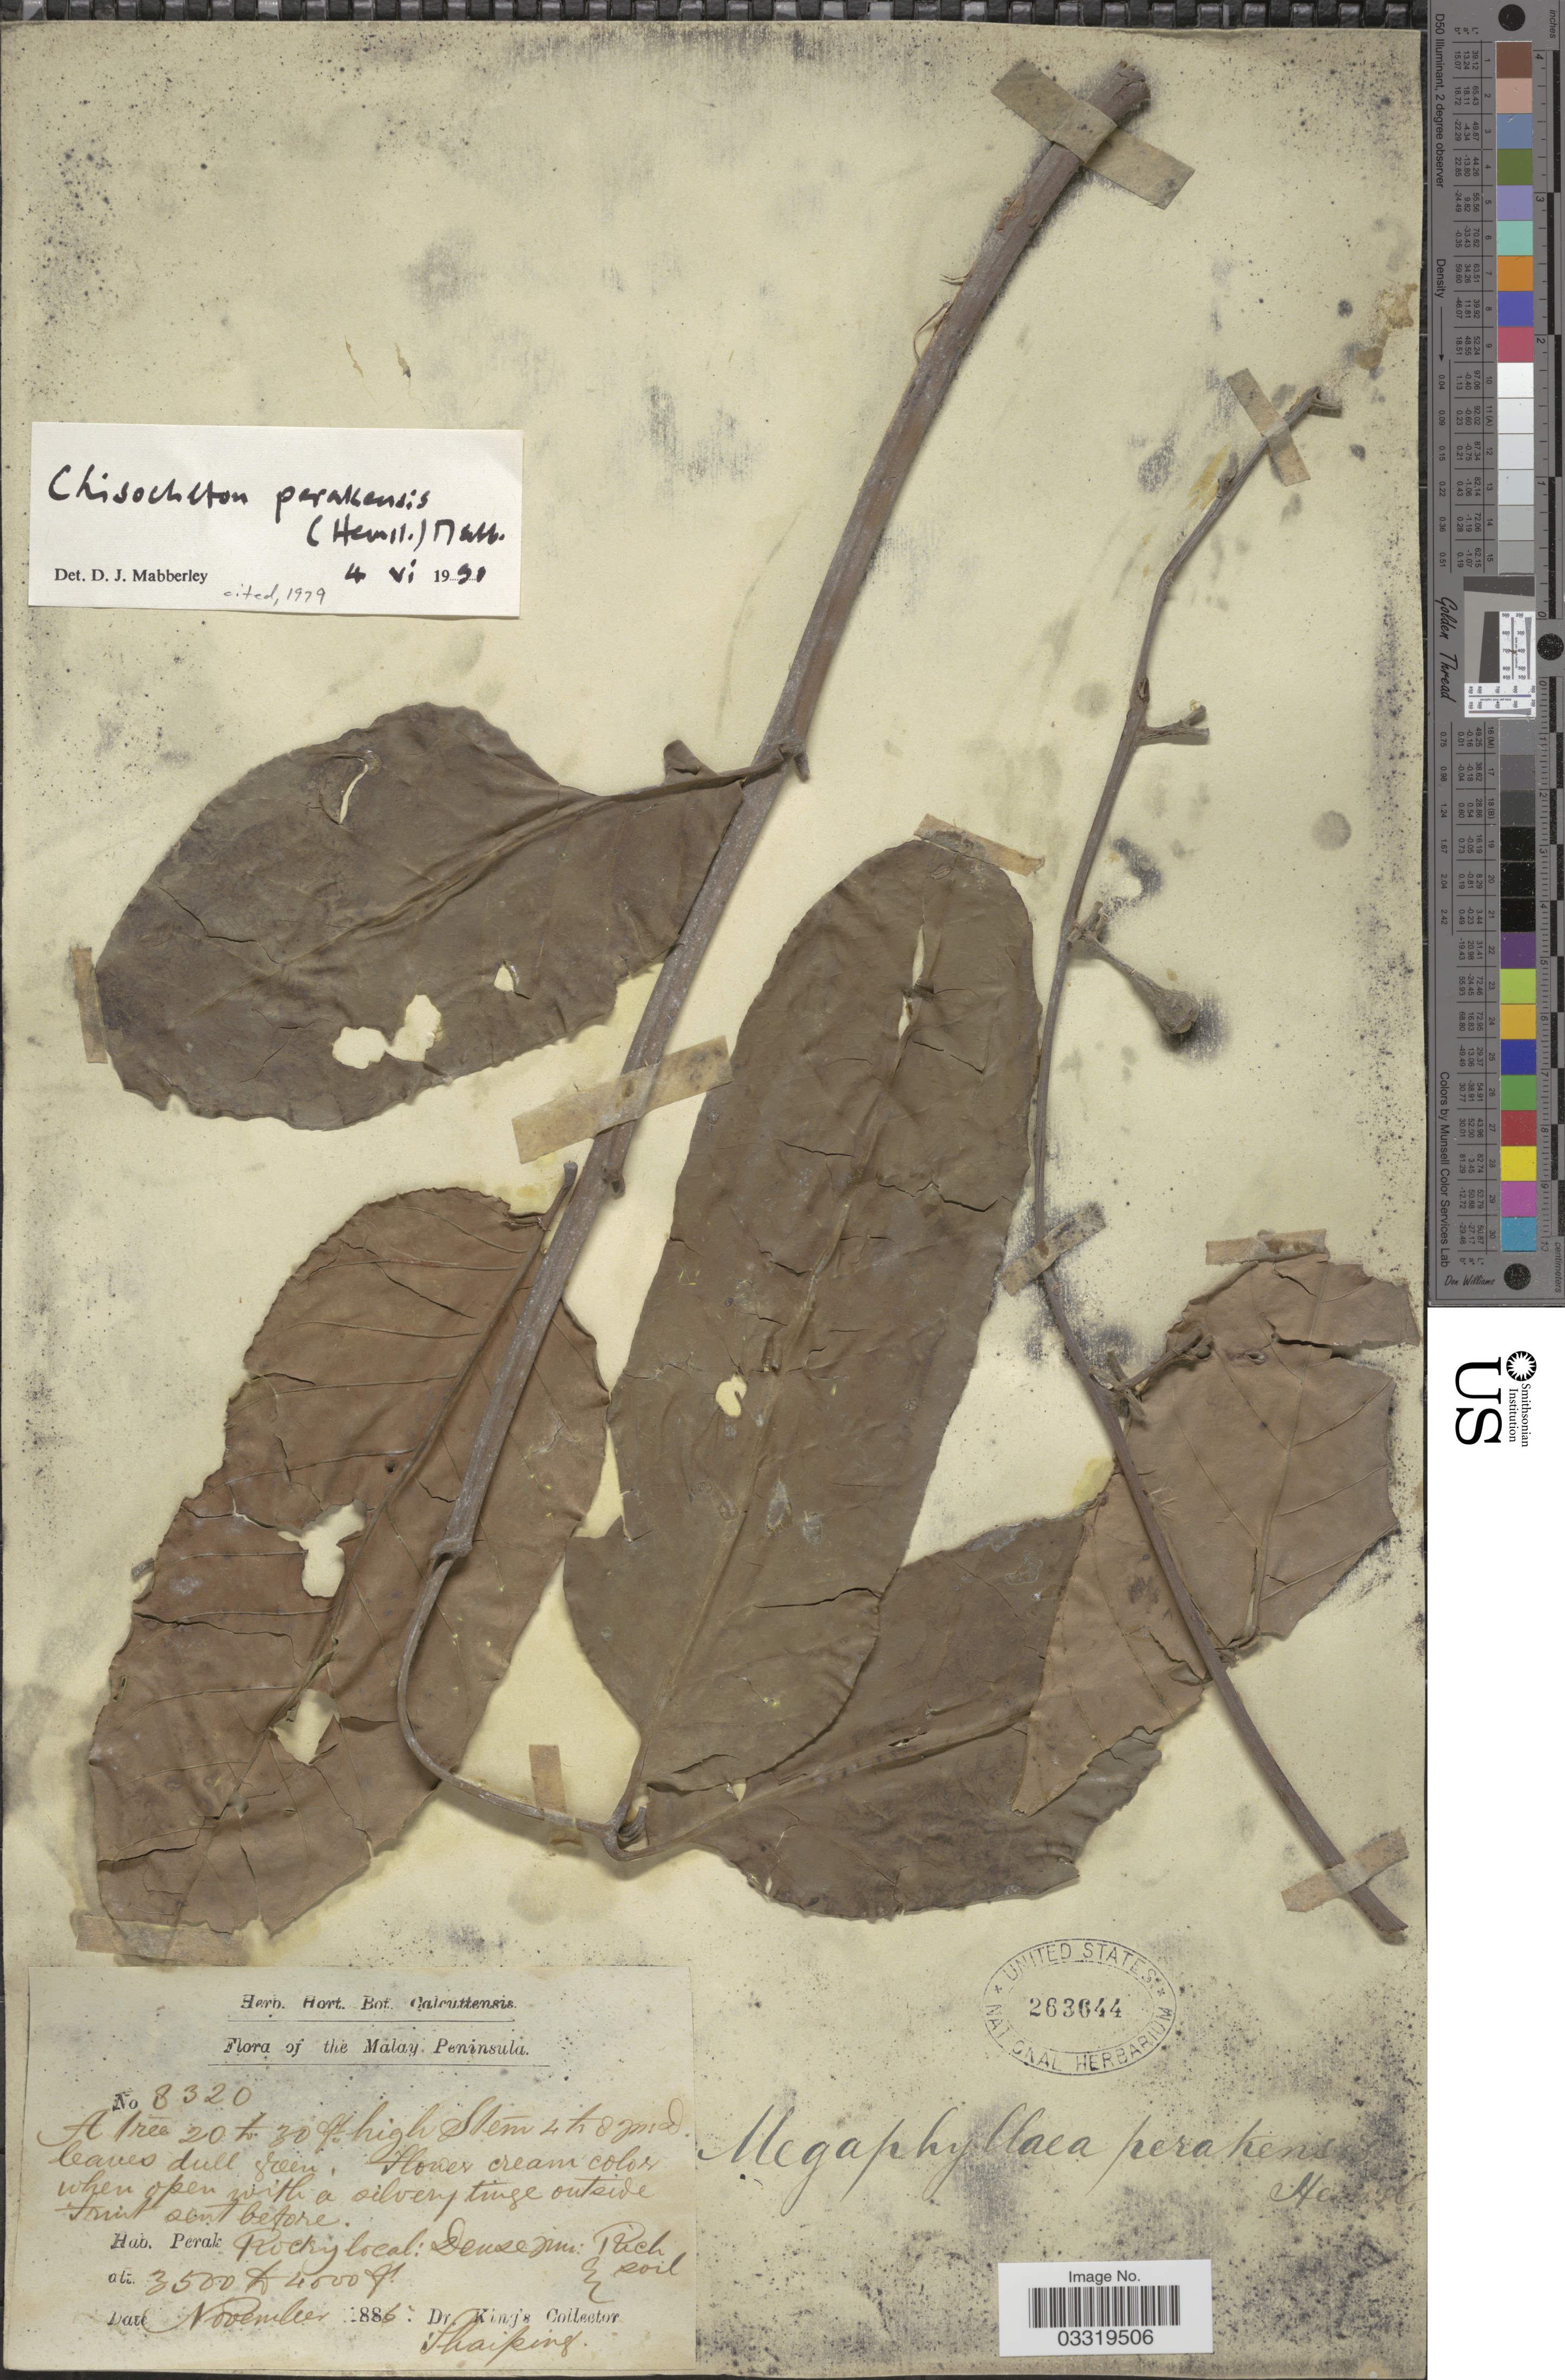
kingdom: Plantae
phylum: Tracheophyta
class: Magnoliopsida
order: Sapindales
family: Meliaceae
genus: Chisocheton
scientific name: Chisocheton perakensis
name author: (Hemsl.) Mabb.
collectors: Dr. King's collector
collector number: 8320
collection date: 1886-11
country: Malaysia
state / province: Perak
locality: Malay Peninsula, Rocky local: Dense jun. Rich soil. Thaiping.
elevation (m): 1067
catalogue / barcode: US 263644